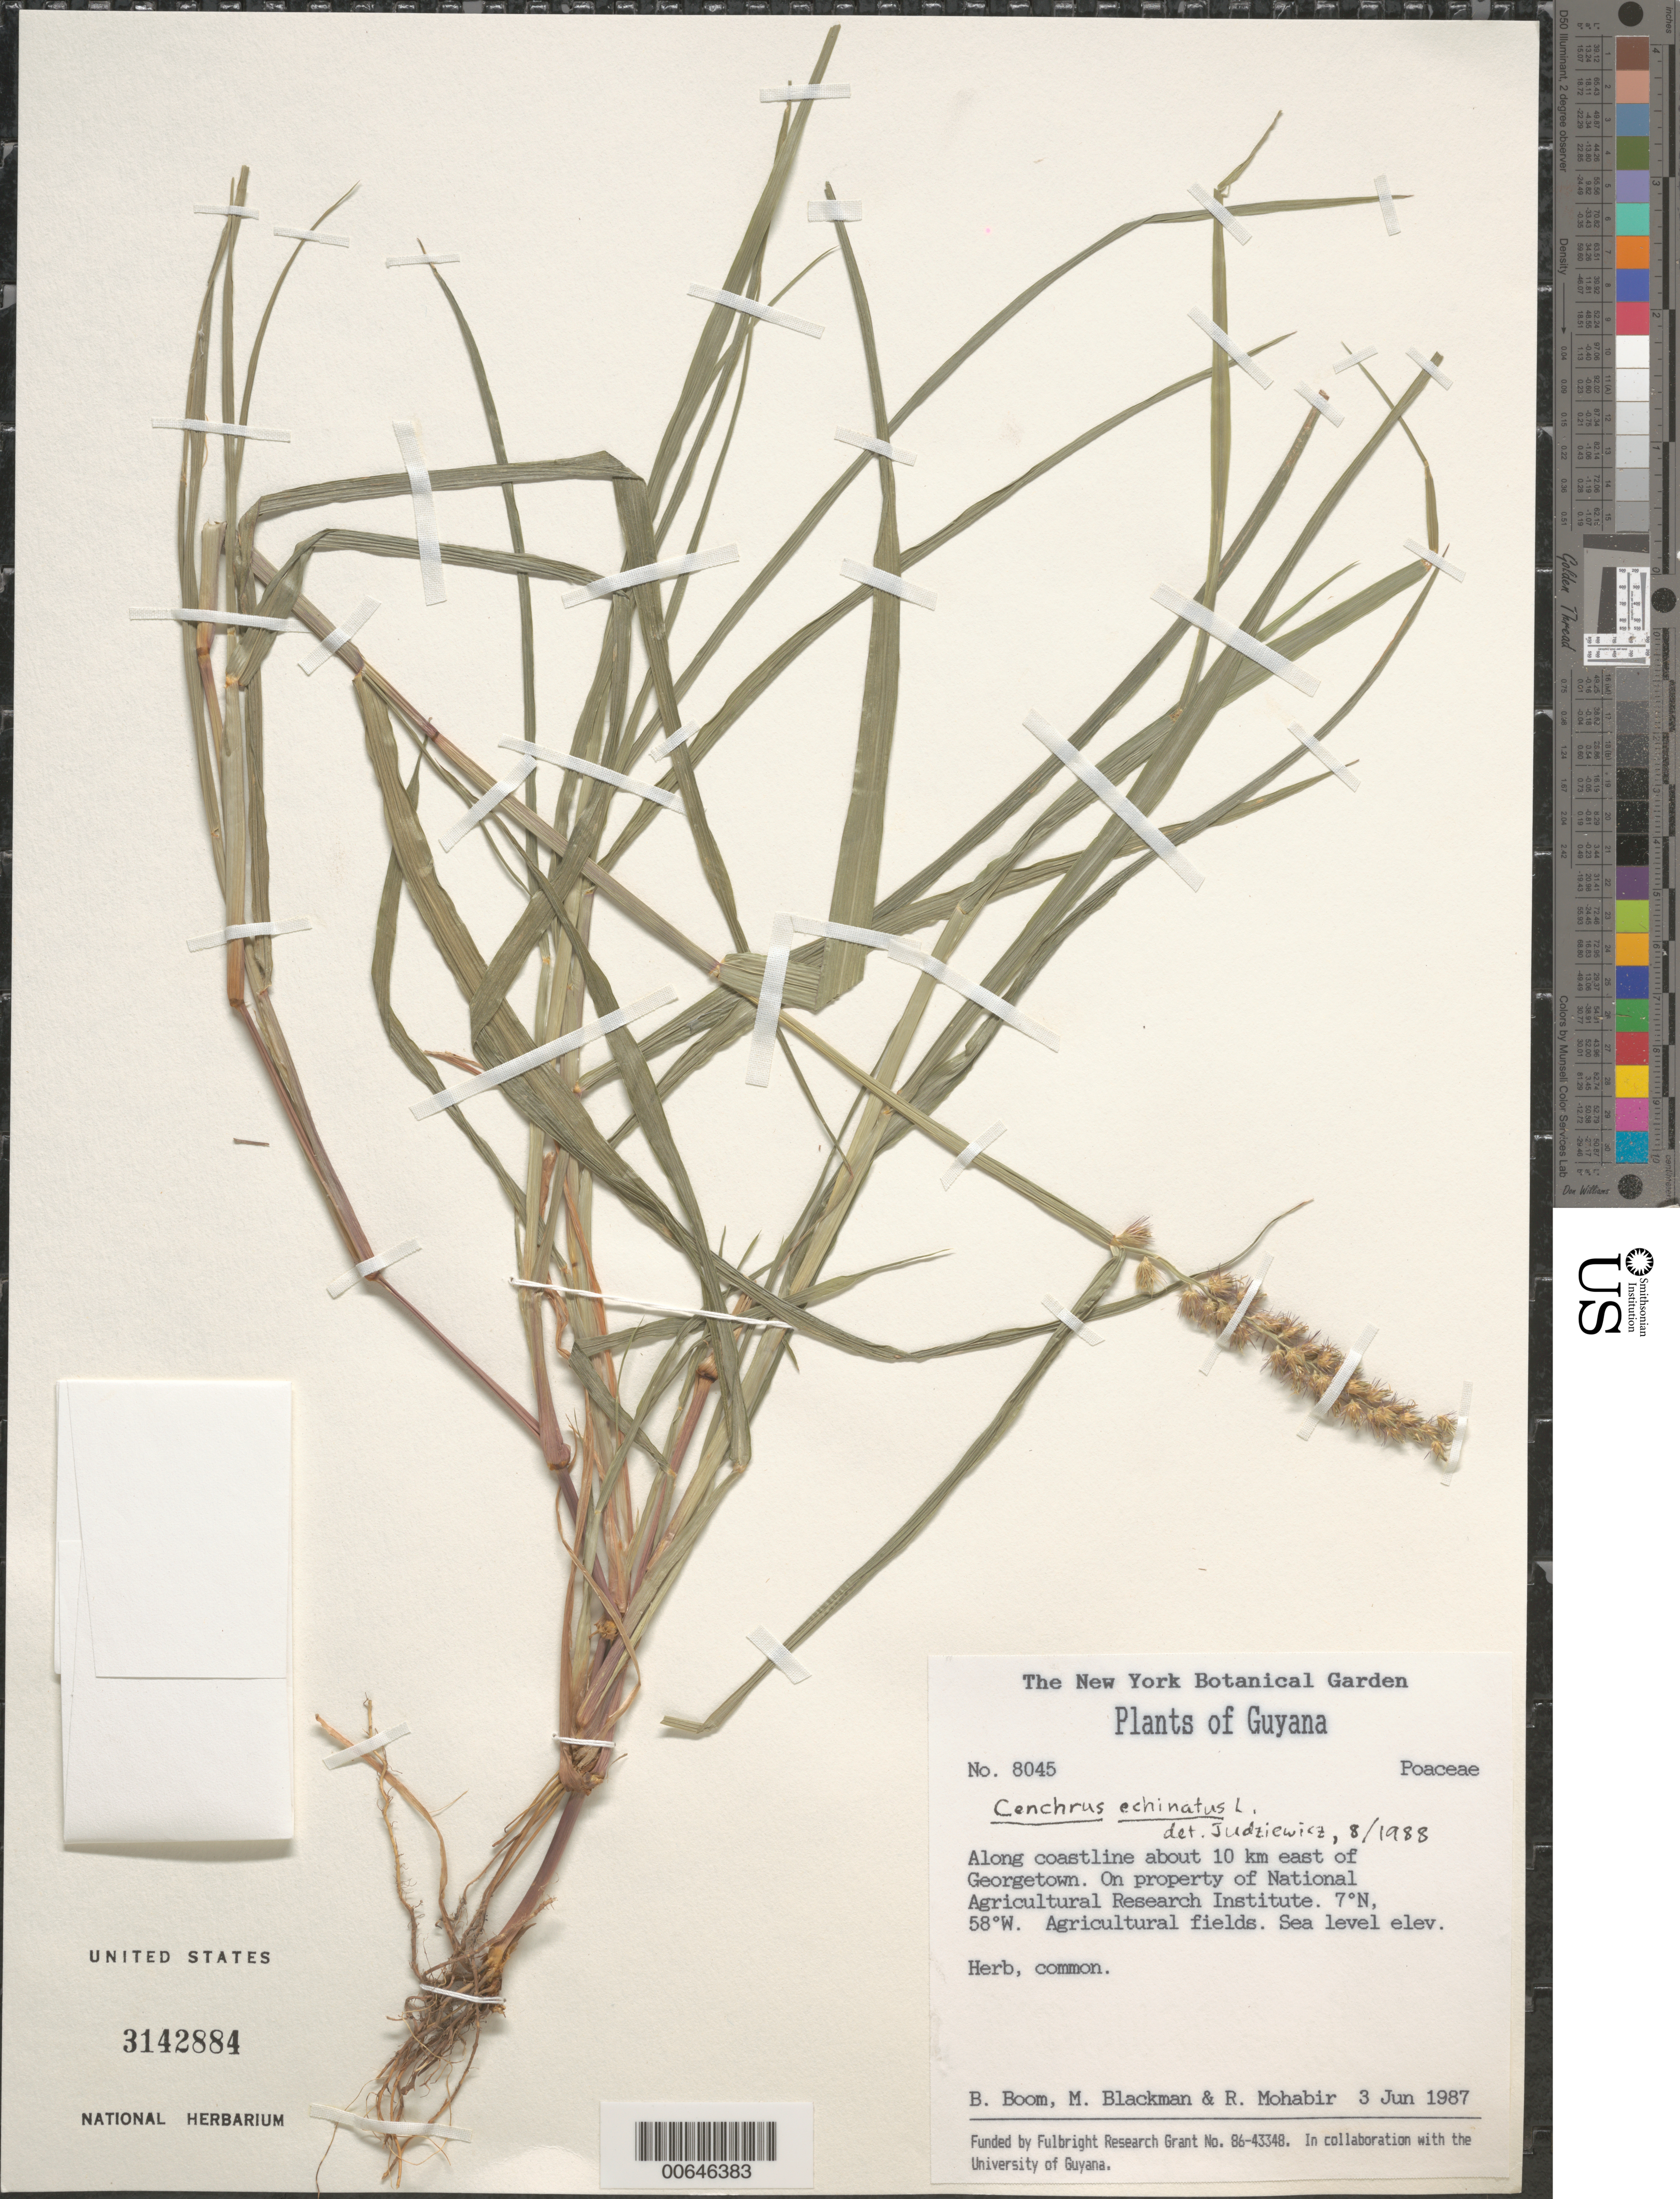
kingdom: Plantae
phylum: Tracheophyta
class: Liliopsida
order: Poales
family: Poaceae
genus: Cenchrus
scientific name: Cenchrus echinatus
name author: L.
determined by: Judziewicz, E. J.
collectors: B. M. Boom, M. Blackman & R. Mohabir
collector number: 8045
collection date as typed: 3-Jun-87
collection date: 1987-06-03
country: Guyana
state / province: Demerara-Mahaica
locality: Georgetown, coastline 10 km E of, on property of Nat. Agr. Research Inst.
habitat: Along roadside on property of National Agricultural Research Institute, agricultural fields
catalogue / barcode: US 3142884